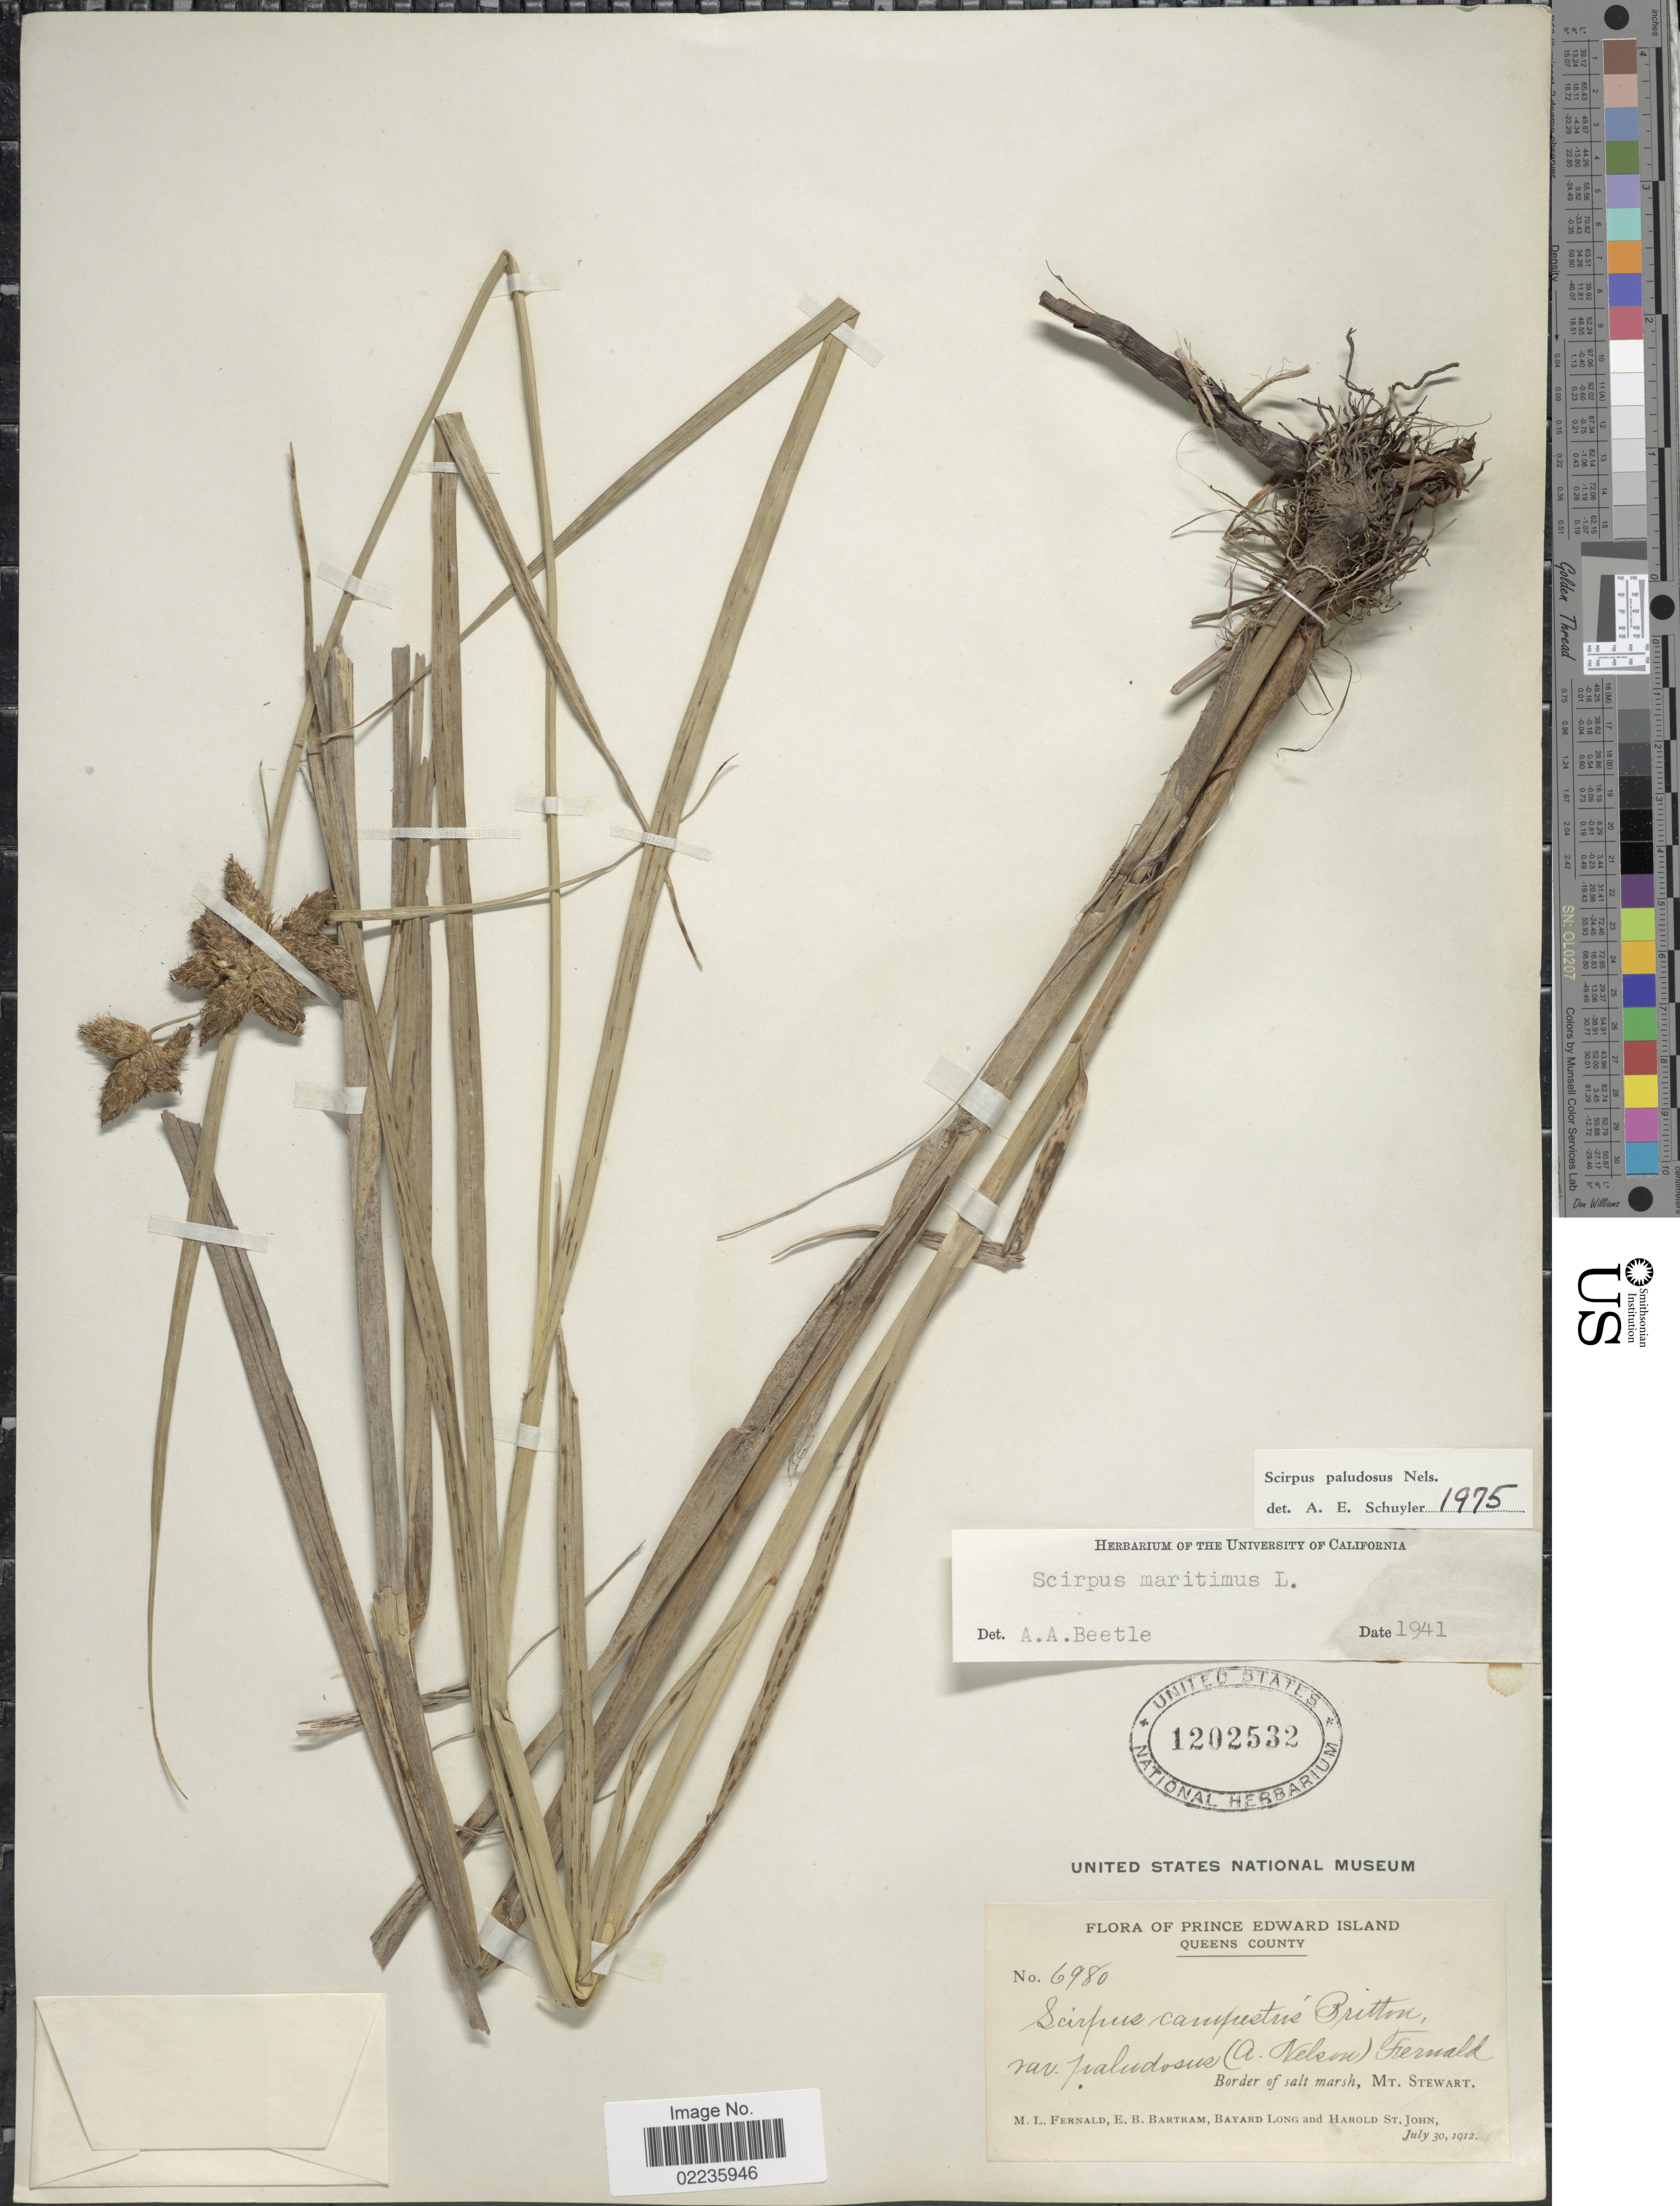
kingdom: Plantae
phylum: Tracheophyta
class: Liliopsida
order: Poales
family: Cyperaceae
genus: Bolboschoenus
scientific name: Bolboschoenus maritimus subsp. paludosus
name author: (A. Nelson) T. Koyama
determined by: Strong, M. T., (US), Smithsonian Institution - National Museum of Natural History (UNITED STATES)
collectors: M. L. Fernald, E. B. Bartram, B. Long & -. St. John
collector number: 6980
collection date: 1912-07-30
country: Canada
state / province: Prince Edward Island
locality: Queens County. Border of salt marsh, Mt. Stewart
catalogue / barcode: US 1202532